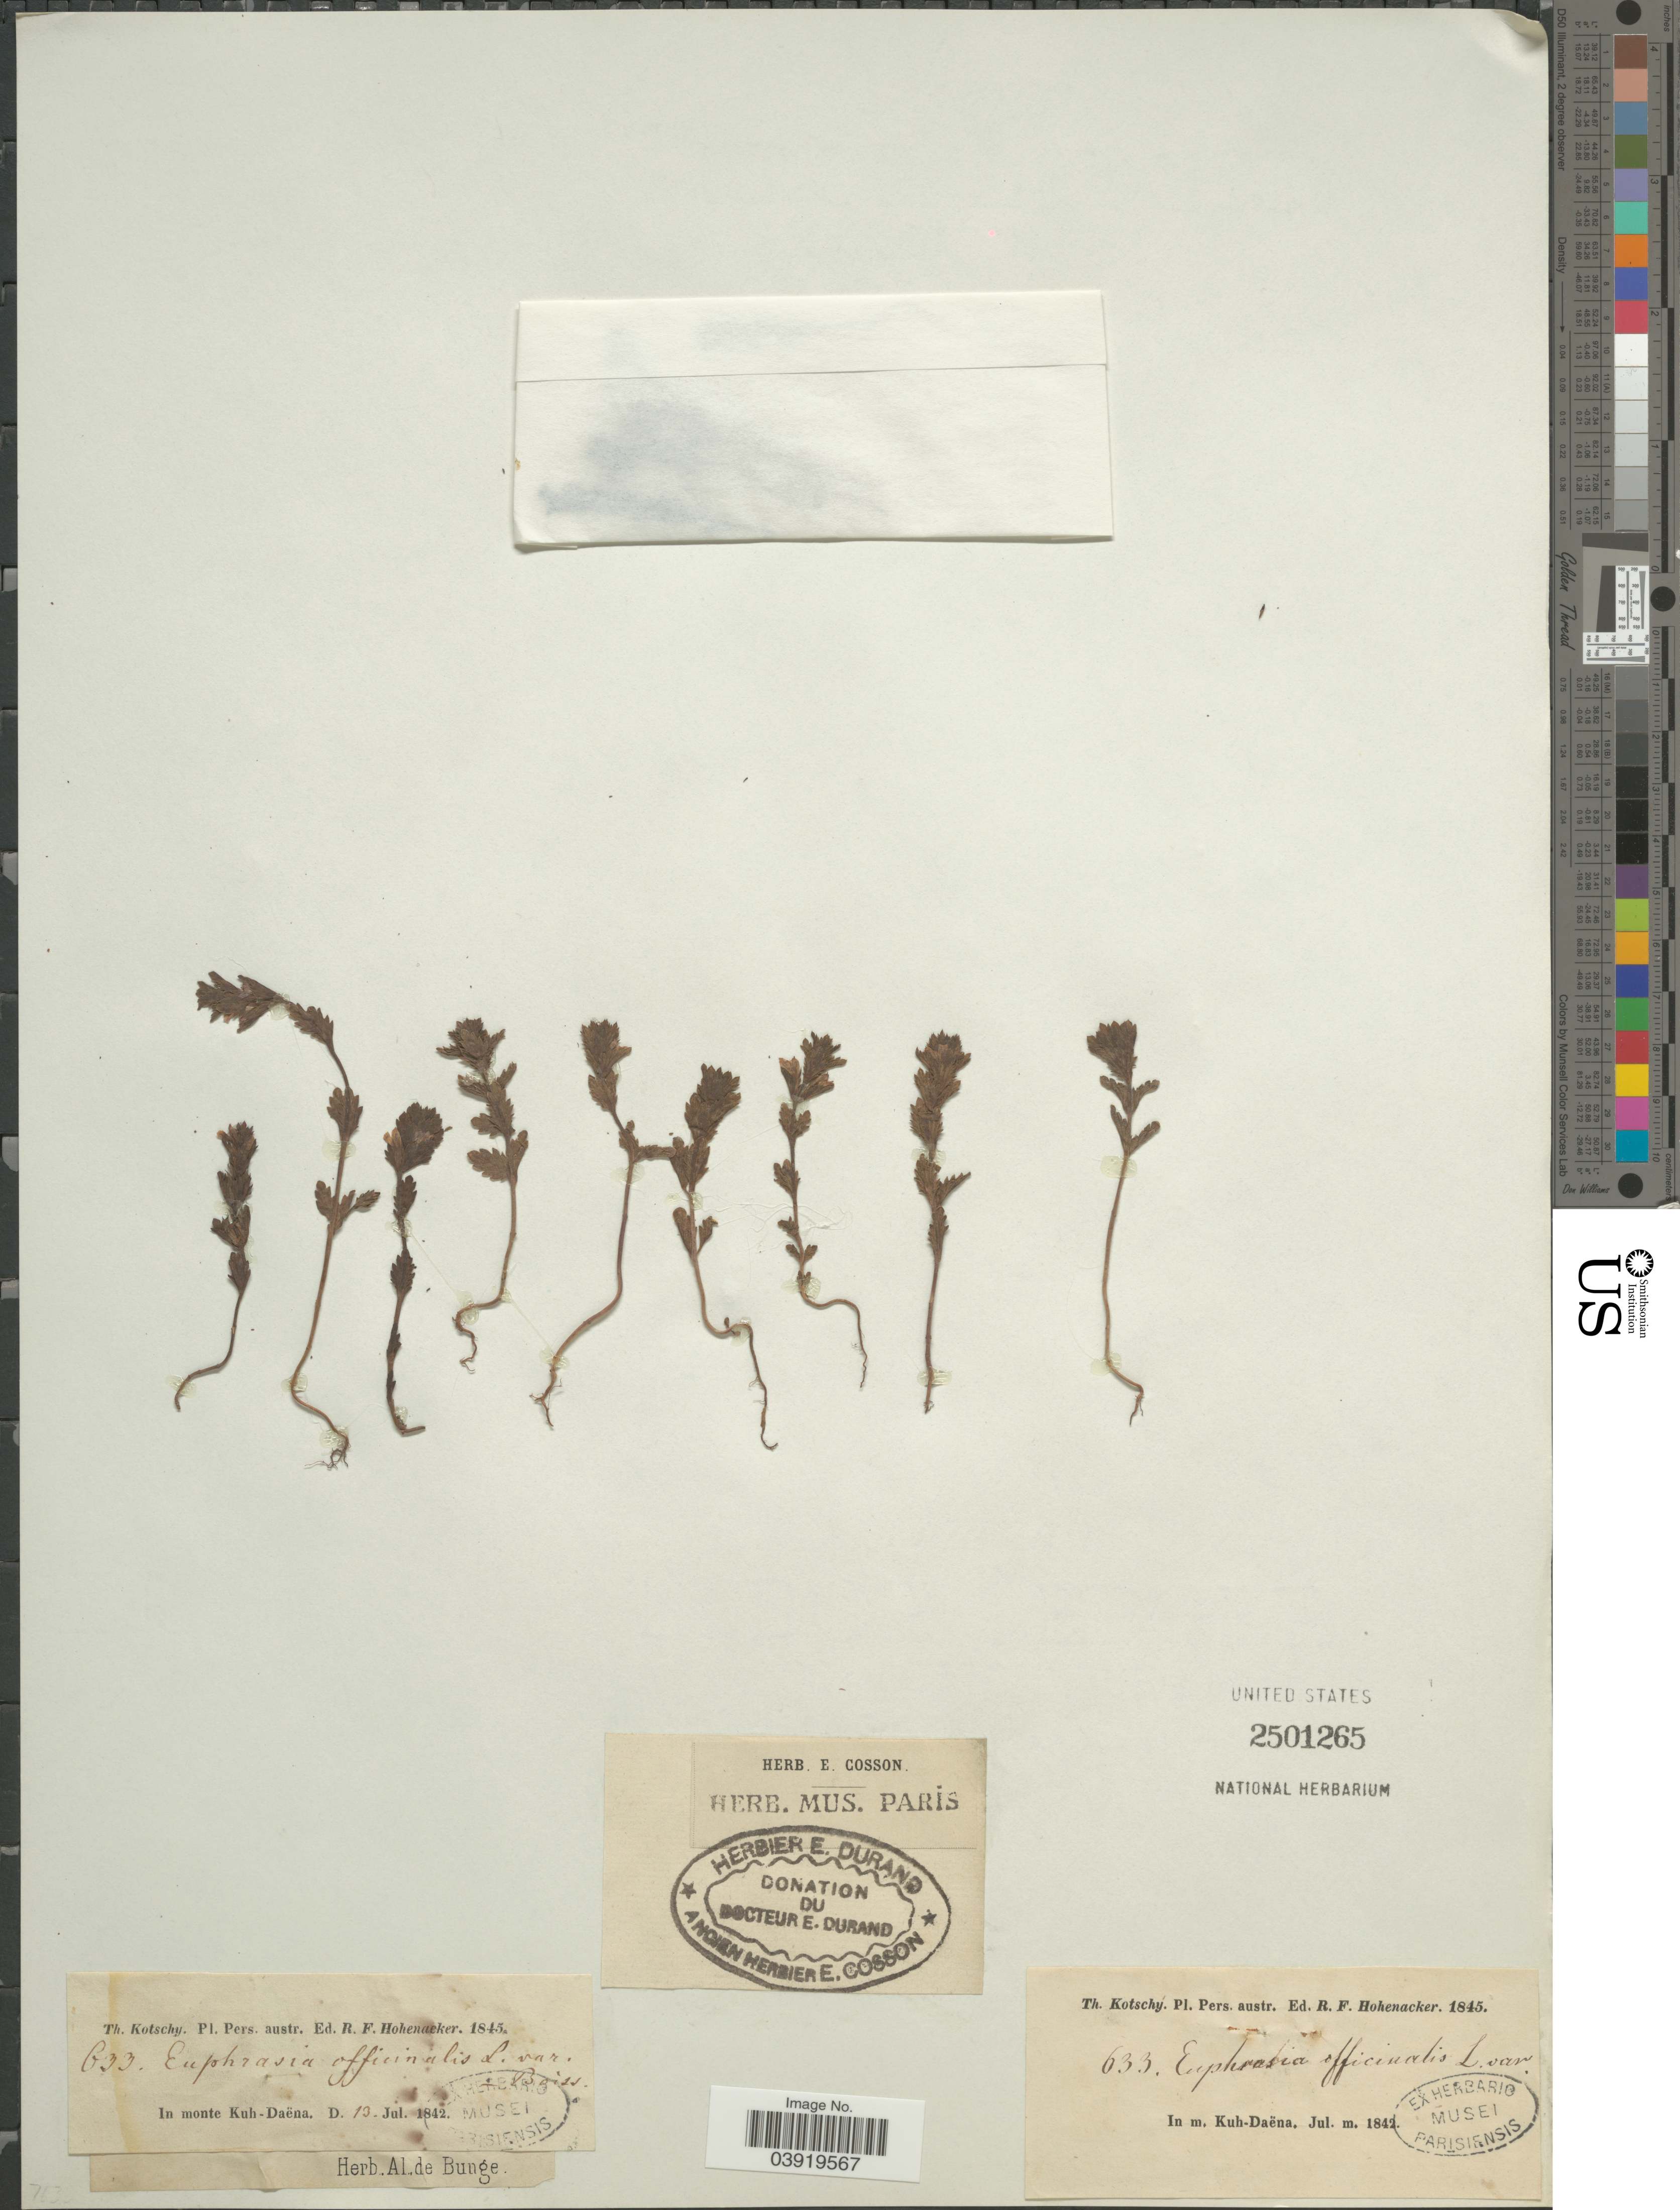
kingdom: Plantae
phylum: Tracheophyta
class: Magnoliopsida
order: Lamiales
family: Orobanchaceae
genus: Euphrasia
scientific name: Euphrasia officinalis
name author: L.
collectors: K. G. Kotschy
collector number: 633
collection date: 1842-07-13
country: Iran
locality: Pers. austr. In monte Kuh-Daëna.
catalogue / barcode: US 2501265